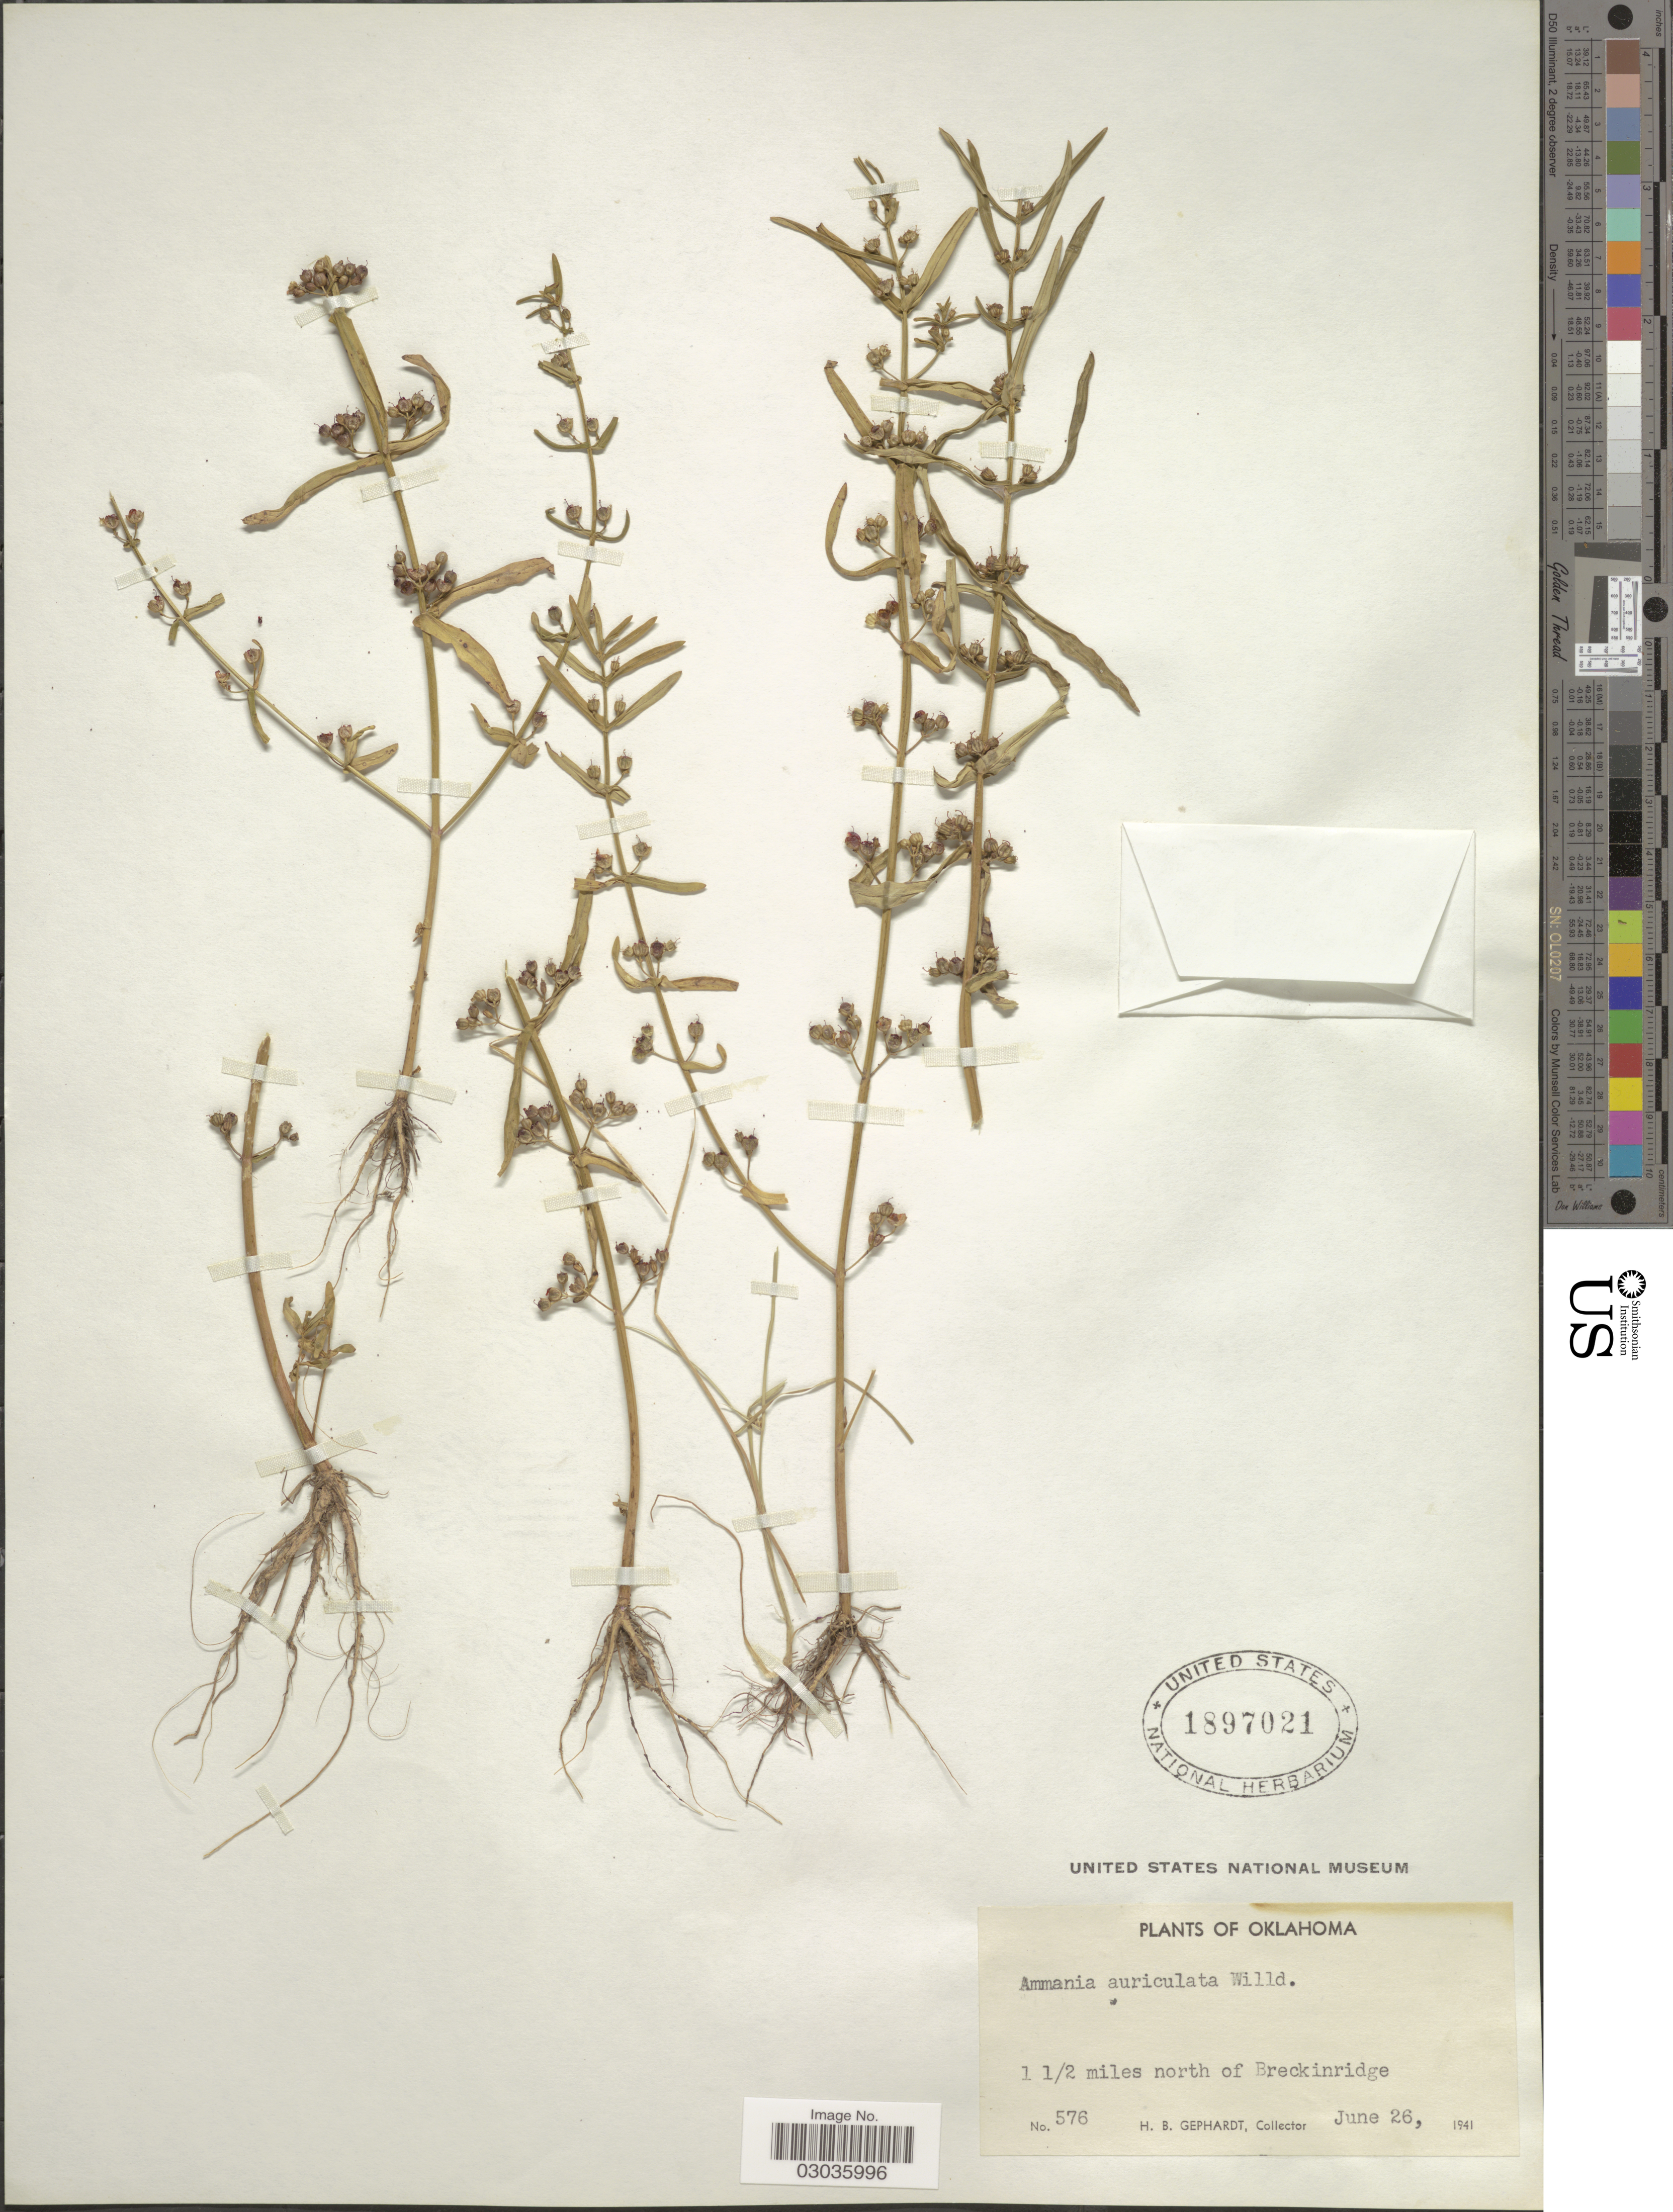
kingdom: Plantae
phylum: Tracheophyta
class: Magnoliopsida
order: Myrtales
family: Lythraceae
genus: Ammannia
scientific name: Ammannia auriculata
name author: Willd.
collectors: H. Gephardt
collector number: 576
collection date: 1941-06-26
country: United States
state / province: Oklahoma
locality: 1½ miles north of Breckinridge.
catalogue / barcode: US 1897021